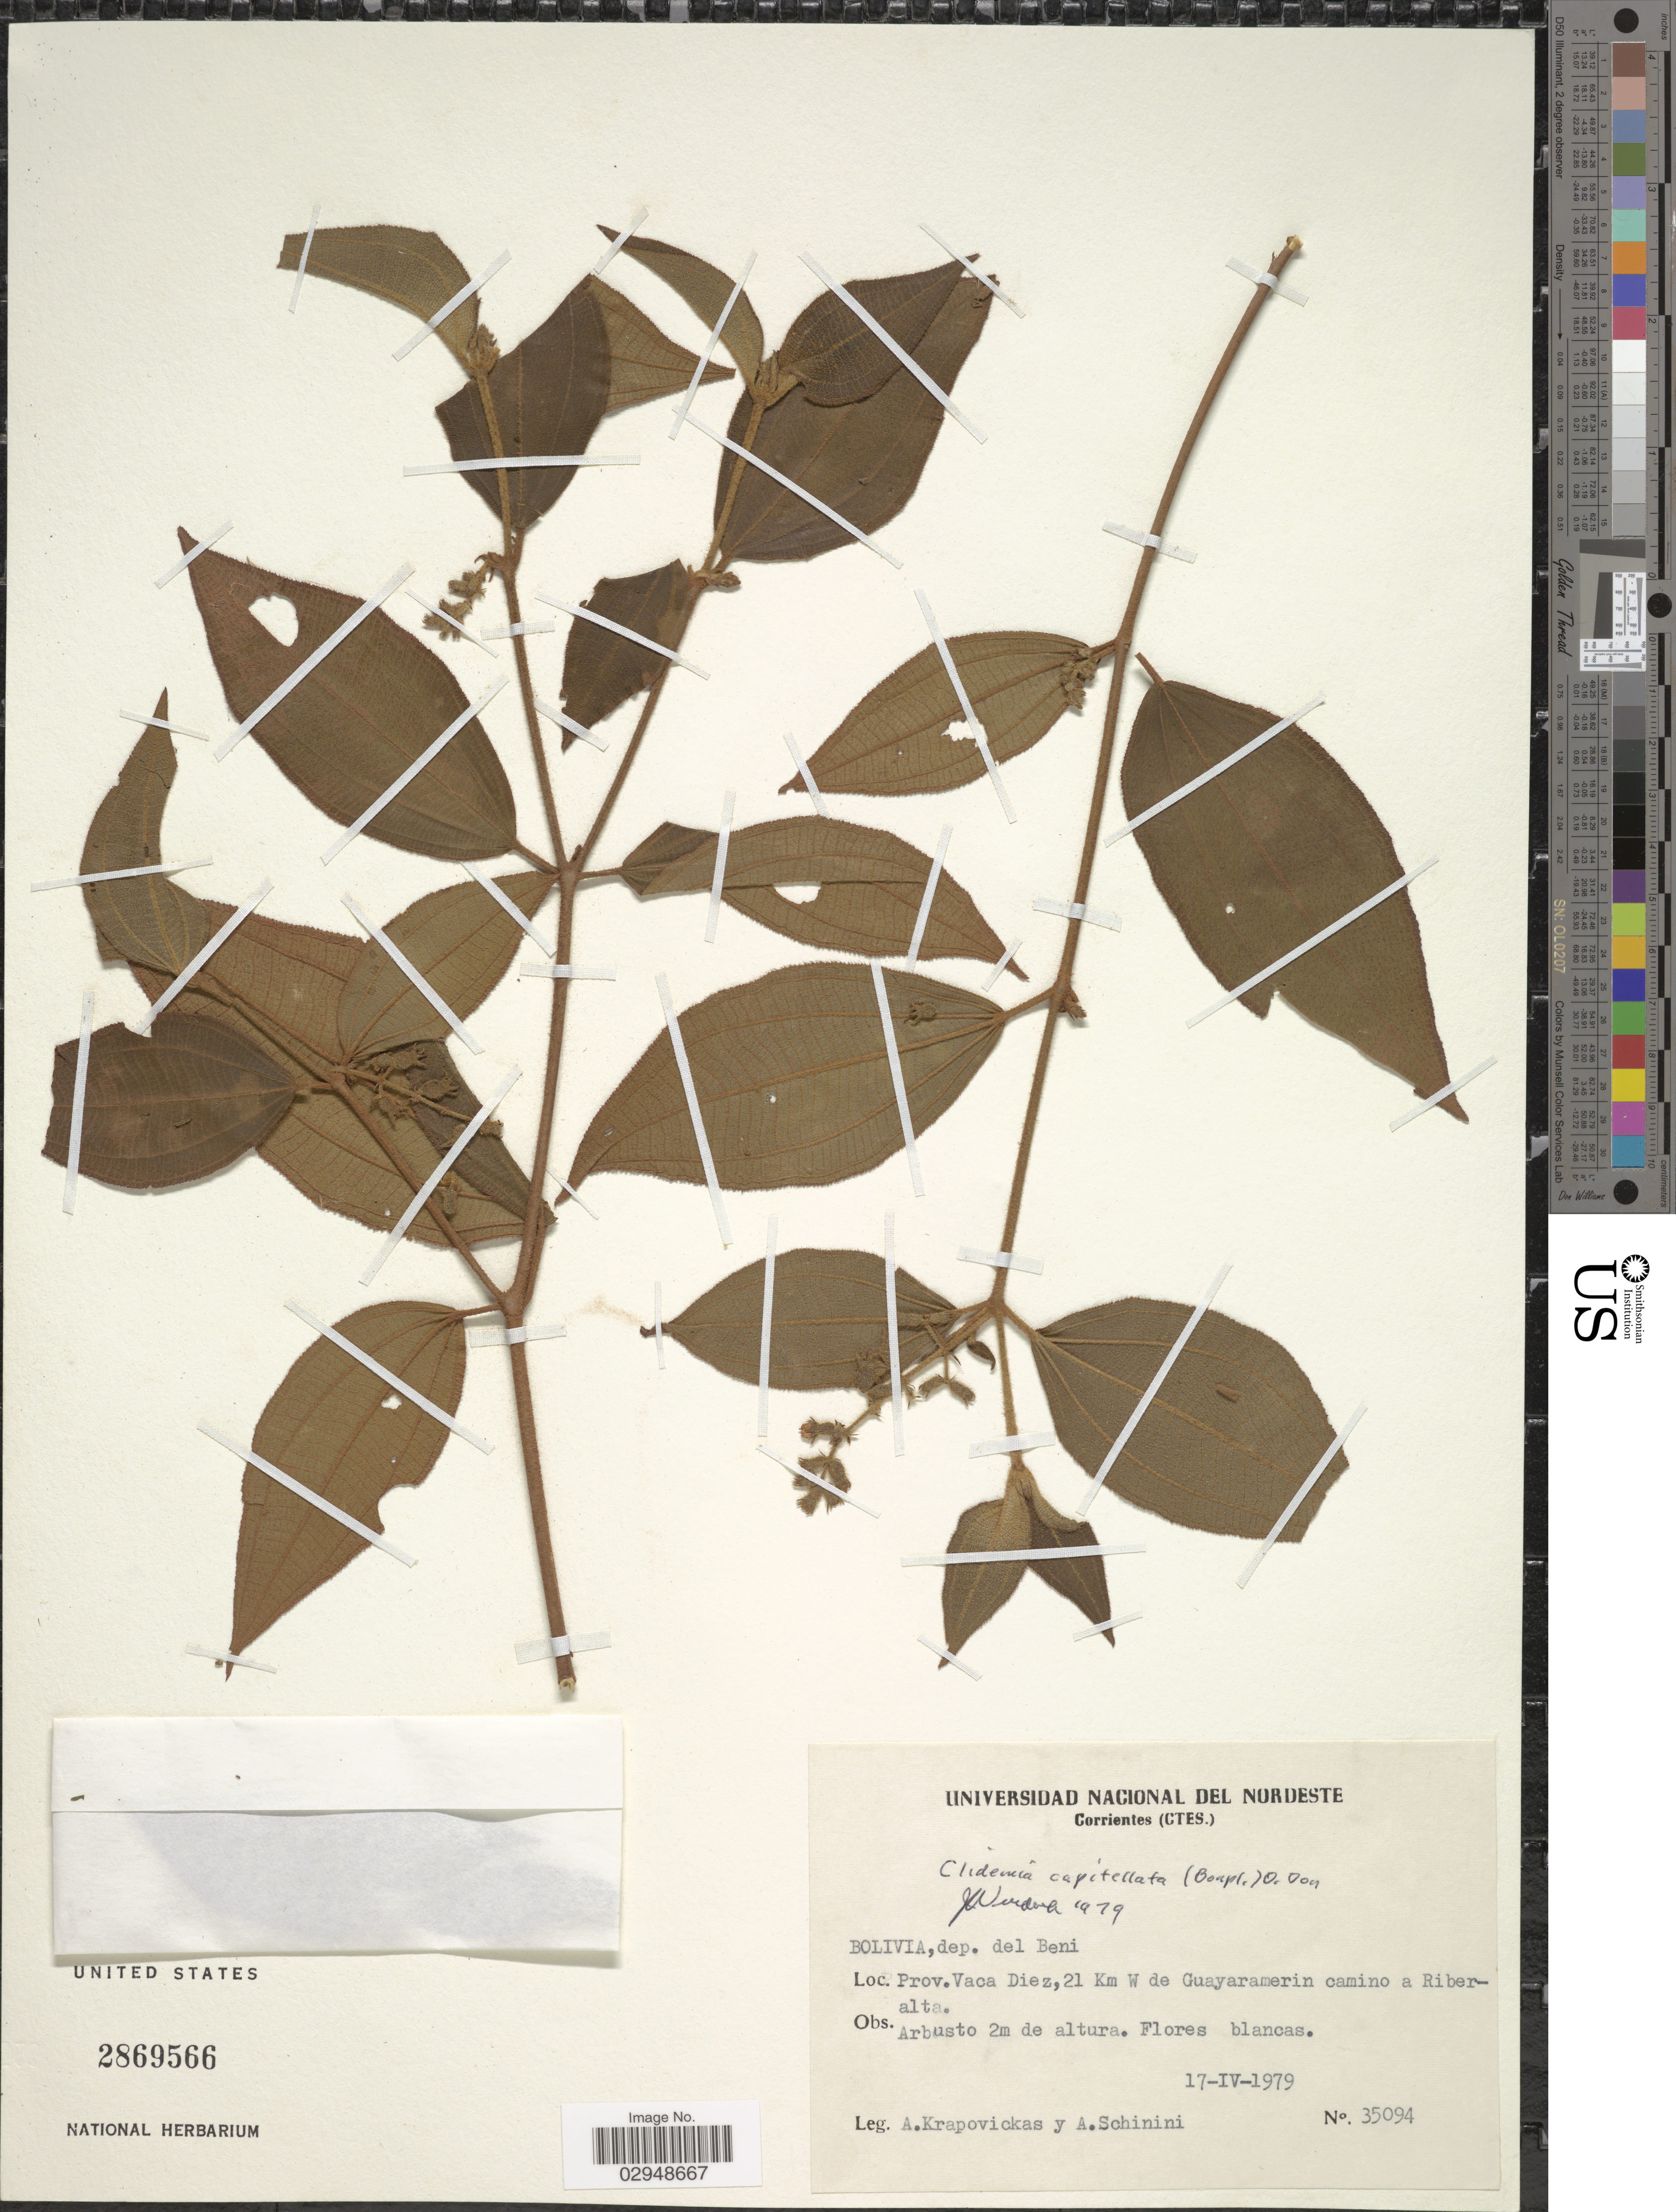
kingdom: Plantae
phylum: Tracheophyta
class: Magnoliopsida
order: Myrtales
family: Melastomataceae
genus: Clidemia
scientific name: Clidemia capitellata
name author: (Bonpl.) D. Don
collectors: A. Krapovickas & A. Schinini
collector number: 35094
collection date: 1979-04-17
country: Bolivia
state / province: Beni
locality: Dep. del Beni. Prov. Vaca Diez, 31 Km W de Guayaramerin camino a Riberalta.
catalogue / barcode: US 2869566